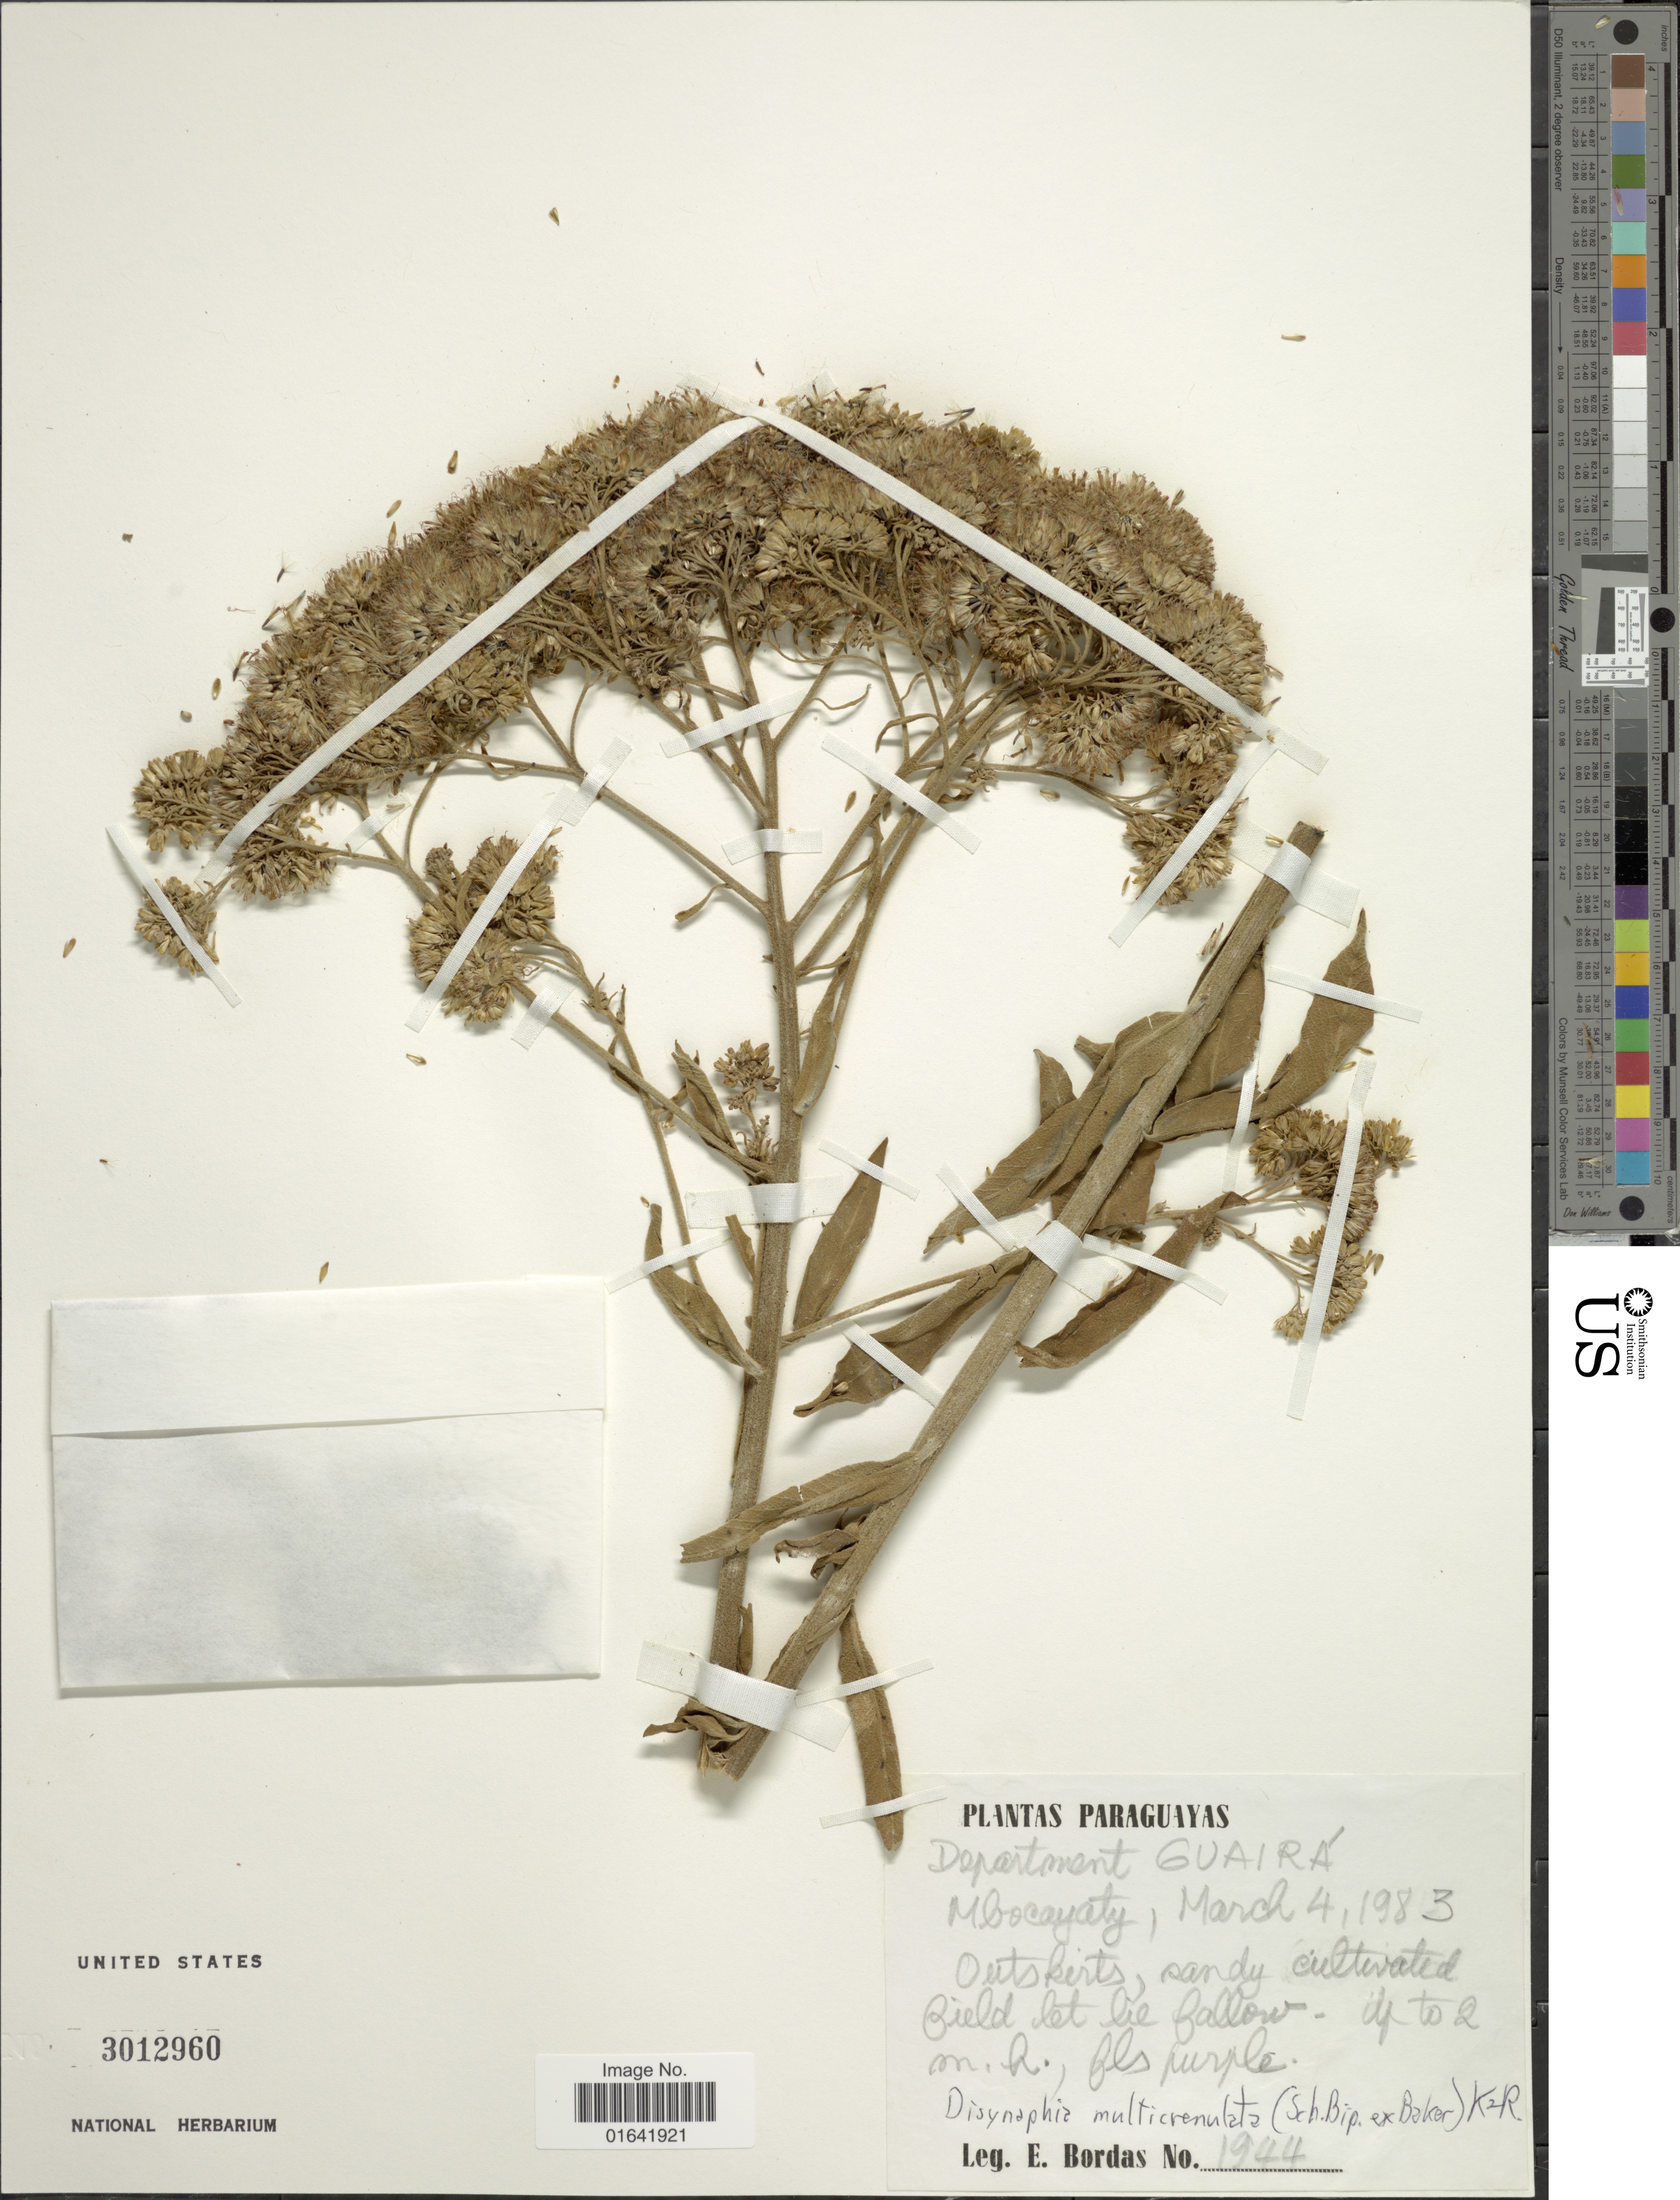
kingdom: Plantae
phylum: Tracheophyta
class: Magnoliopsida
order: Asterales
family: Asteraceae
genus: Disynaphia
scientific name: Disynaphia multicrenulata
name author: (Sch. Bip. ex Baker) R.M. King & H. Rob.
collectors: E. Bordas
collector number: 1944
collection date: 1983-03-04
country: Paraguay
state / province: Guaira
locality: Mbocayaty, outskirts.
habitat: sandy cultivated field let lie fallow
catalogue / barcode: US 3012960